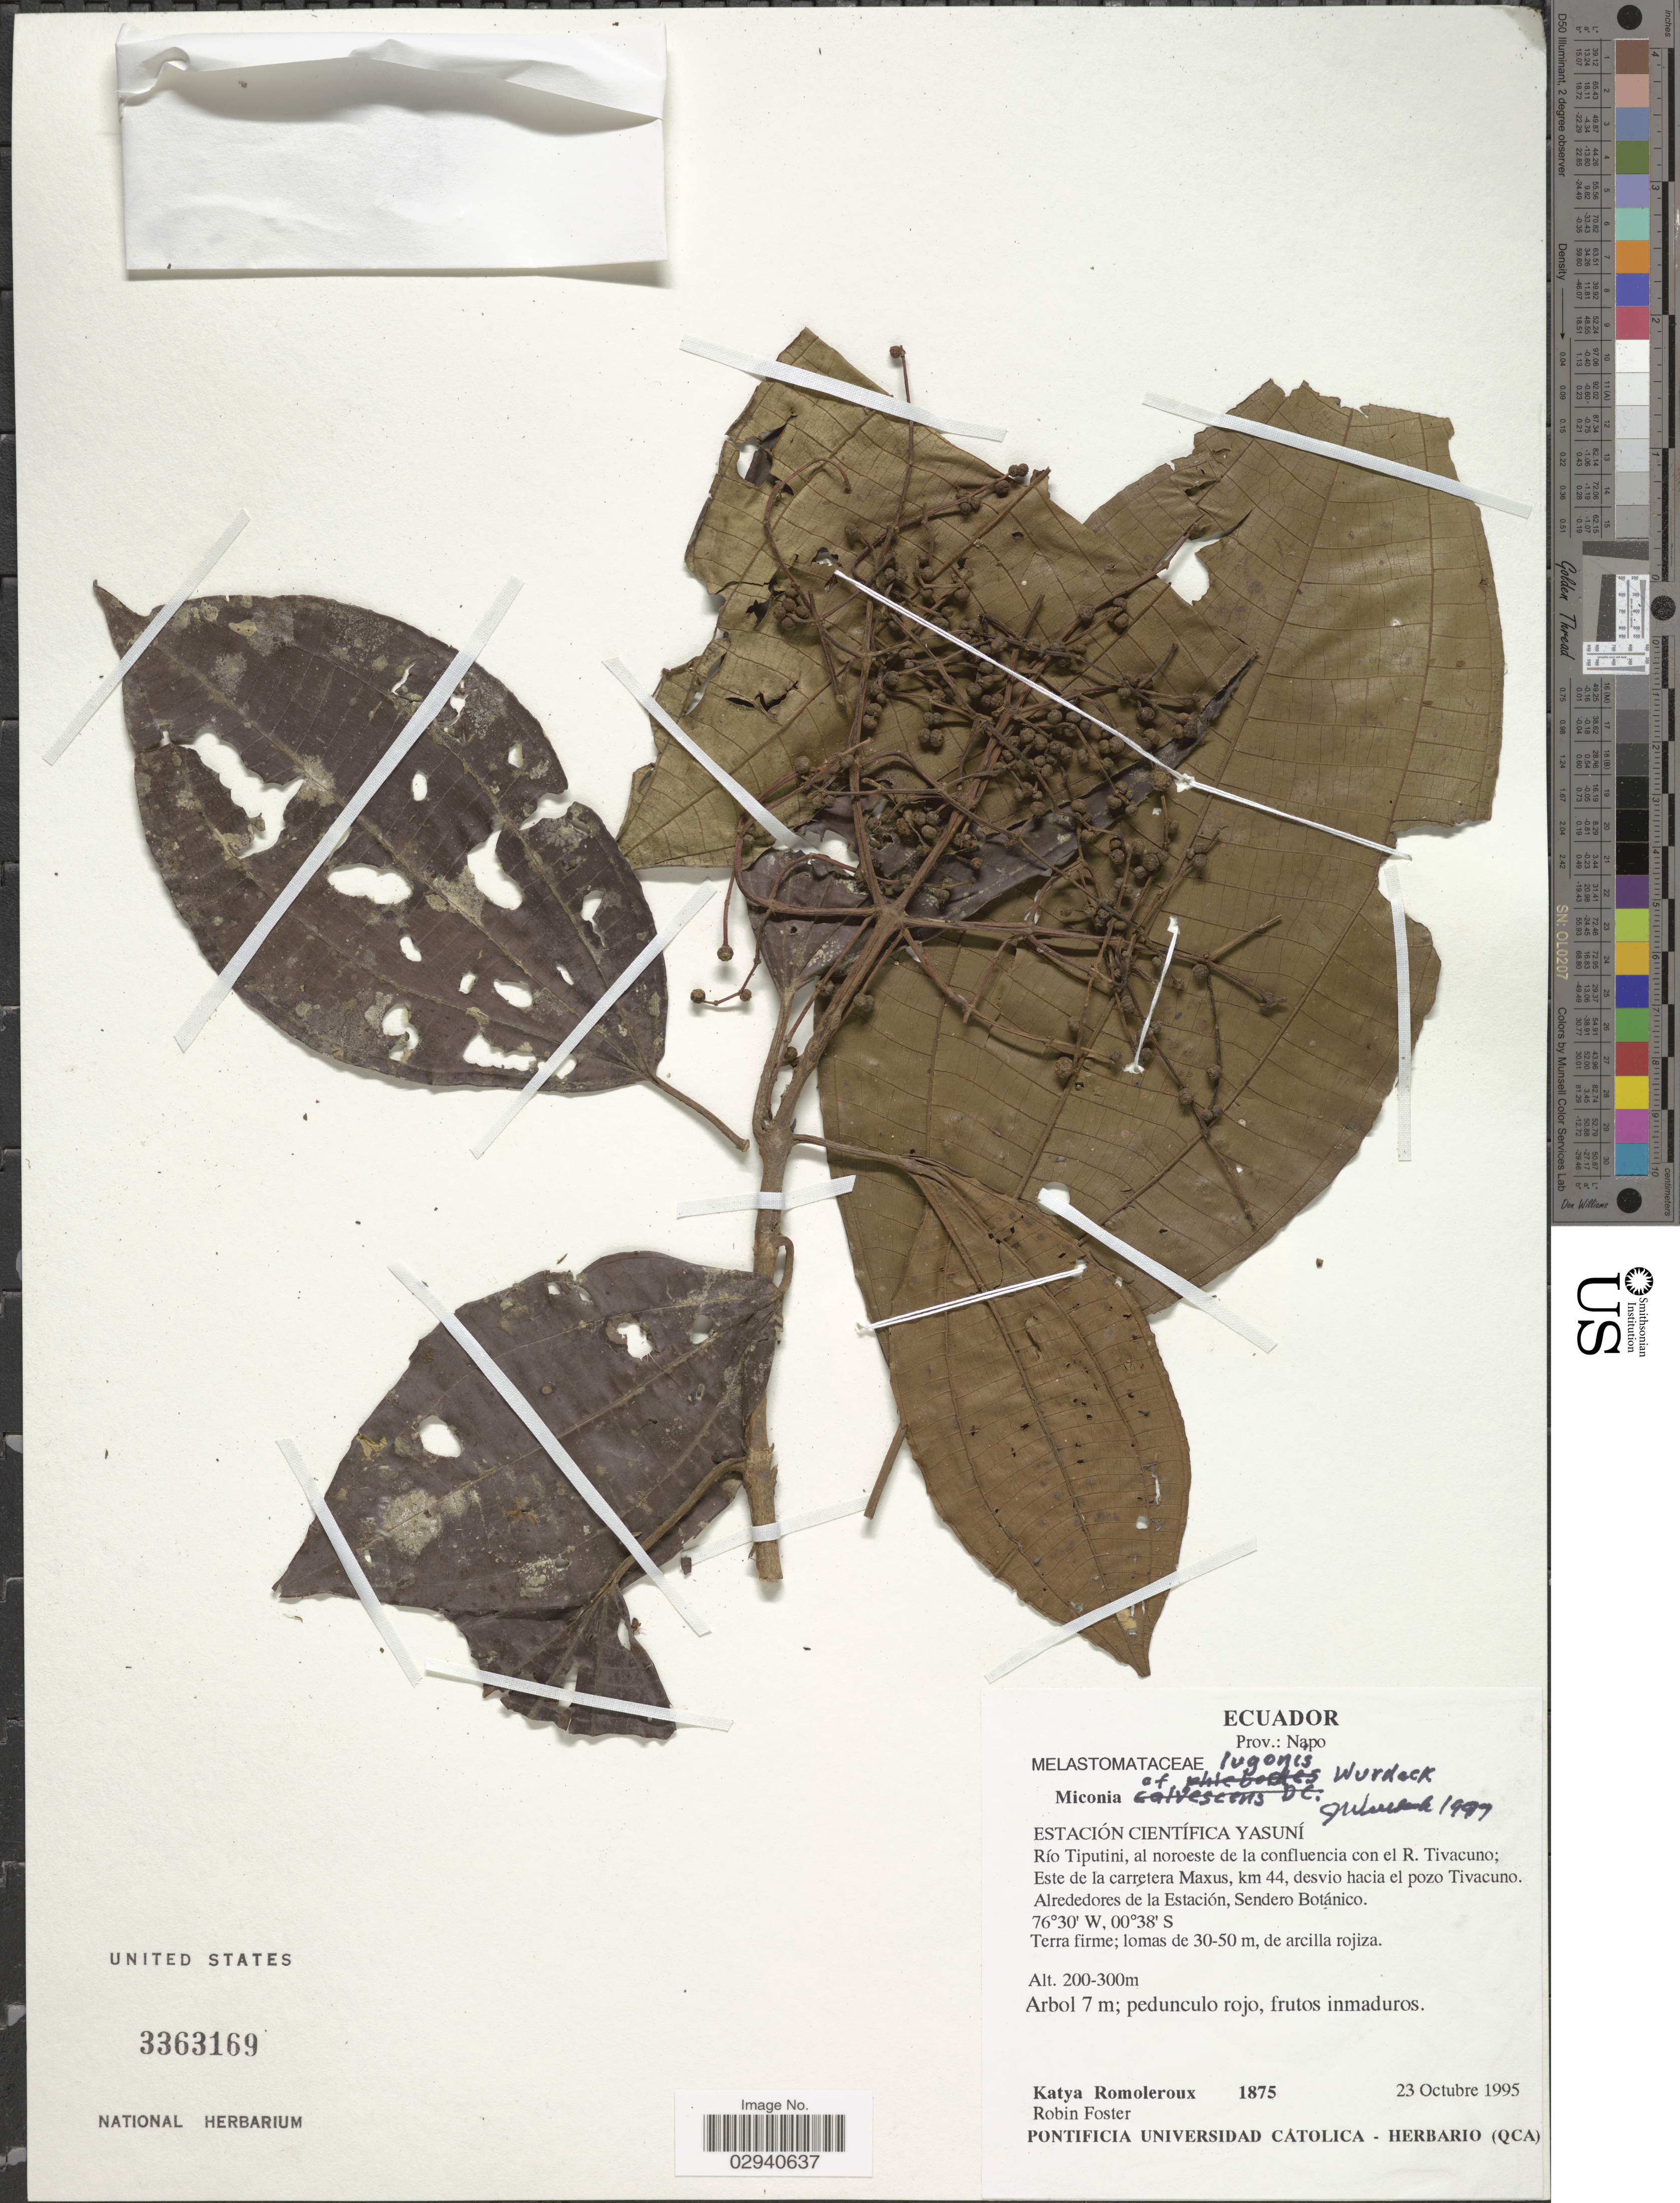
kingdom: Plantae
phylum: Tracheophyta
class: Magnoliopsida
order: Myrtales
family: Melastomataceae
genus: Miconia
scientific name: Miconia lugonis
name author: Wurdack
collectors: K. Romoleroux & R. B. Foster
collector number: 1875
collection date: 1995-10-23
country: Ecuador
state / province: Napo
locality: Estación Científica Yasuní. Río Tiputini, al noroeste de la confluencia con el R. Tivacuno; Este de la carretera Maxus, km 44, desvio hacia el pozo Tivacuno. Alrededores de la Estación, Sendero Botánico.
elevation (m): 200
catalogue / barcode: US 3363169